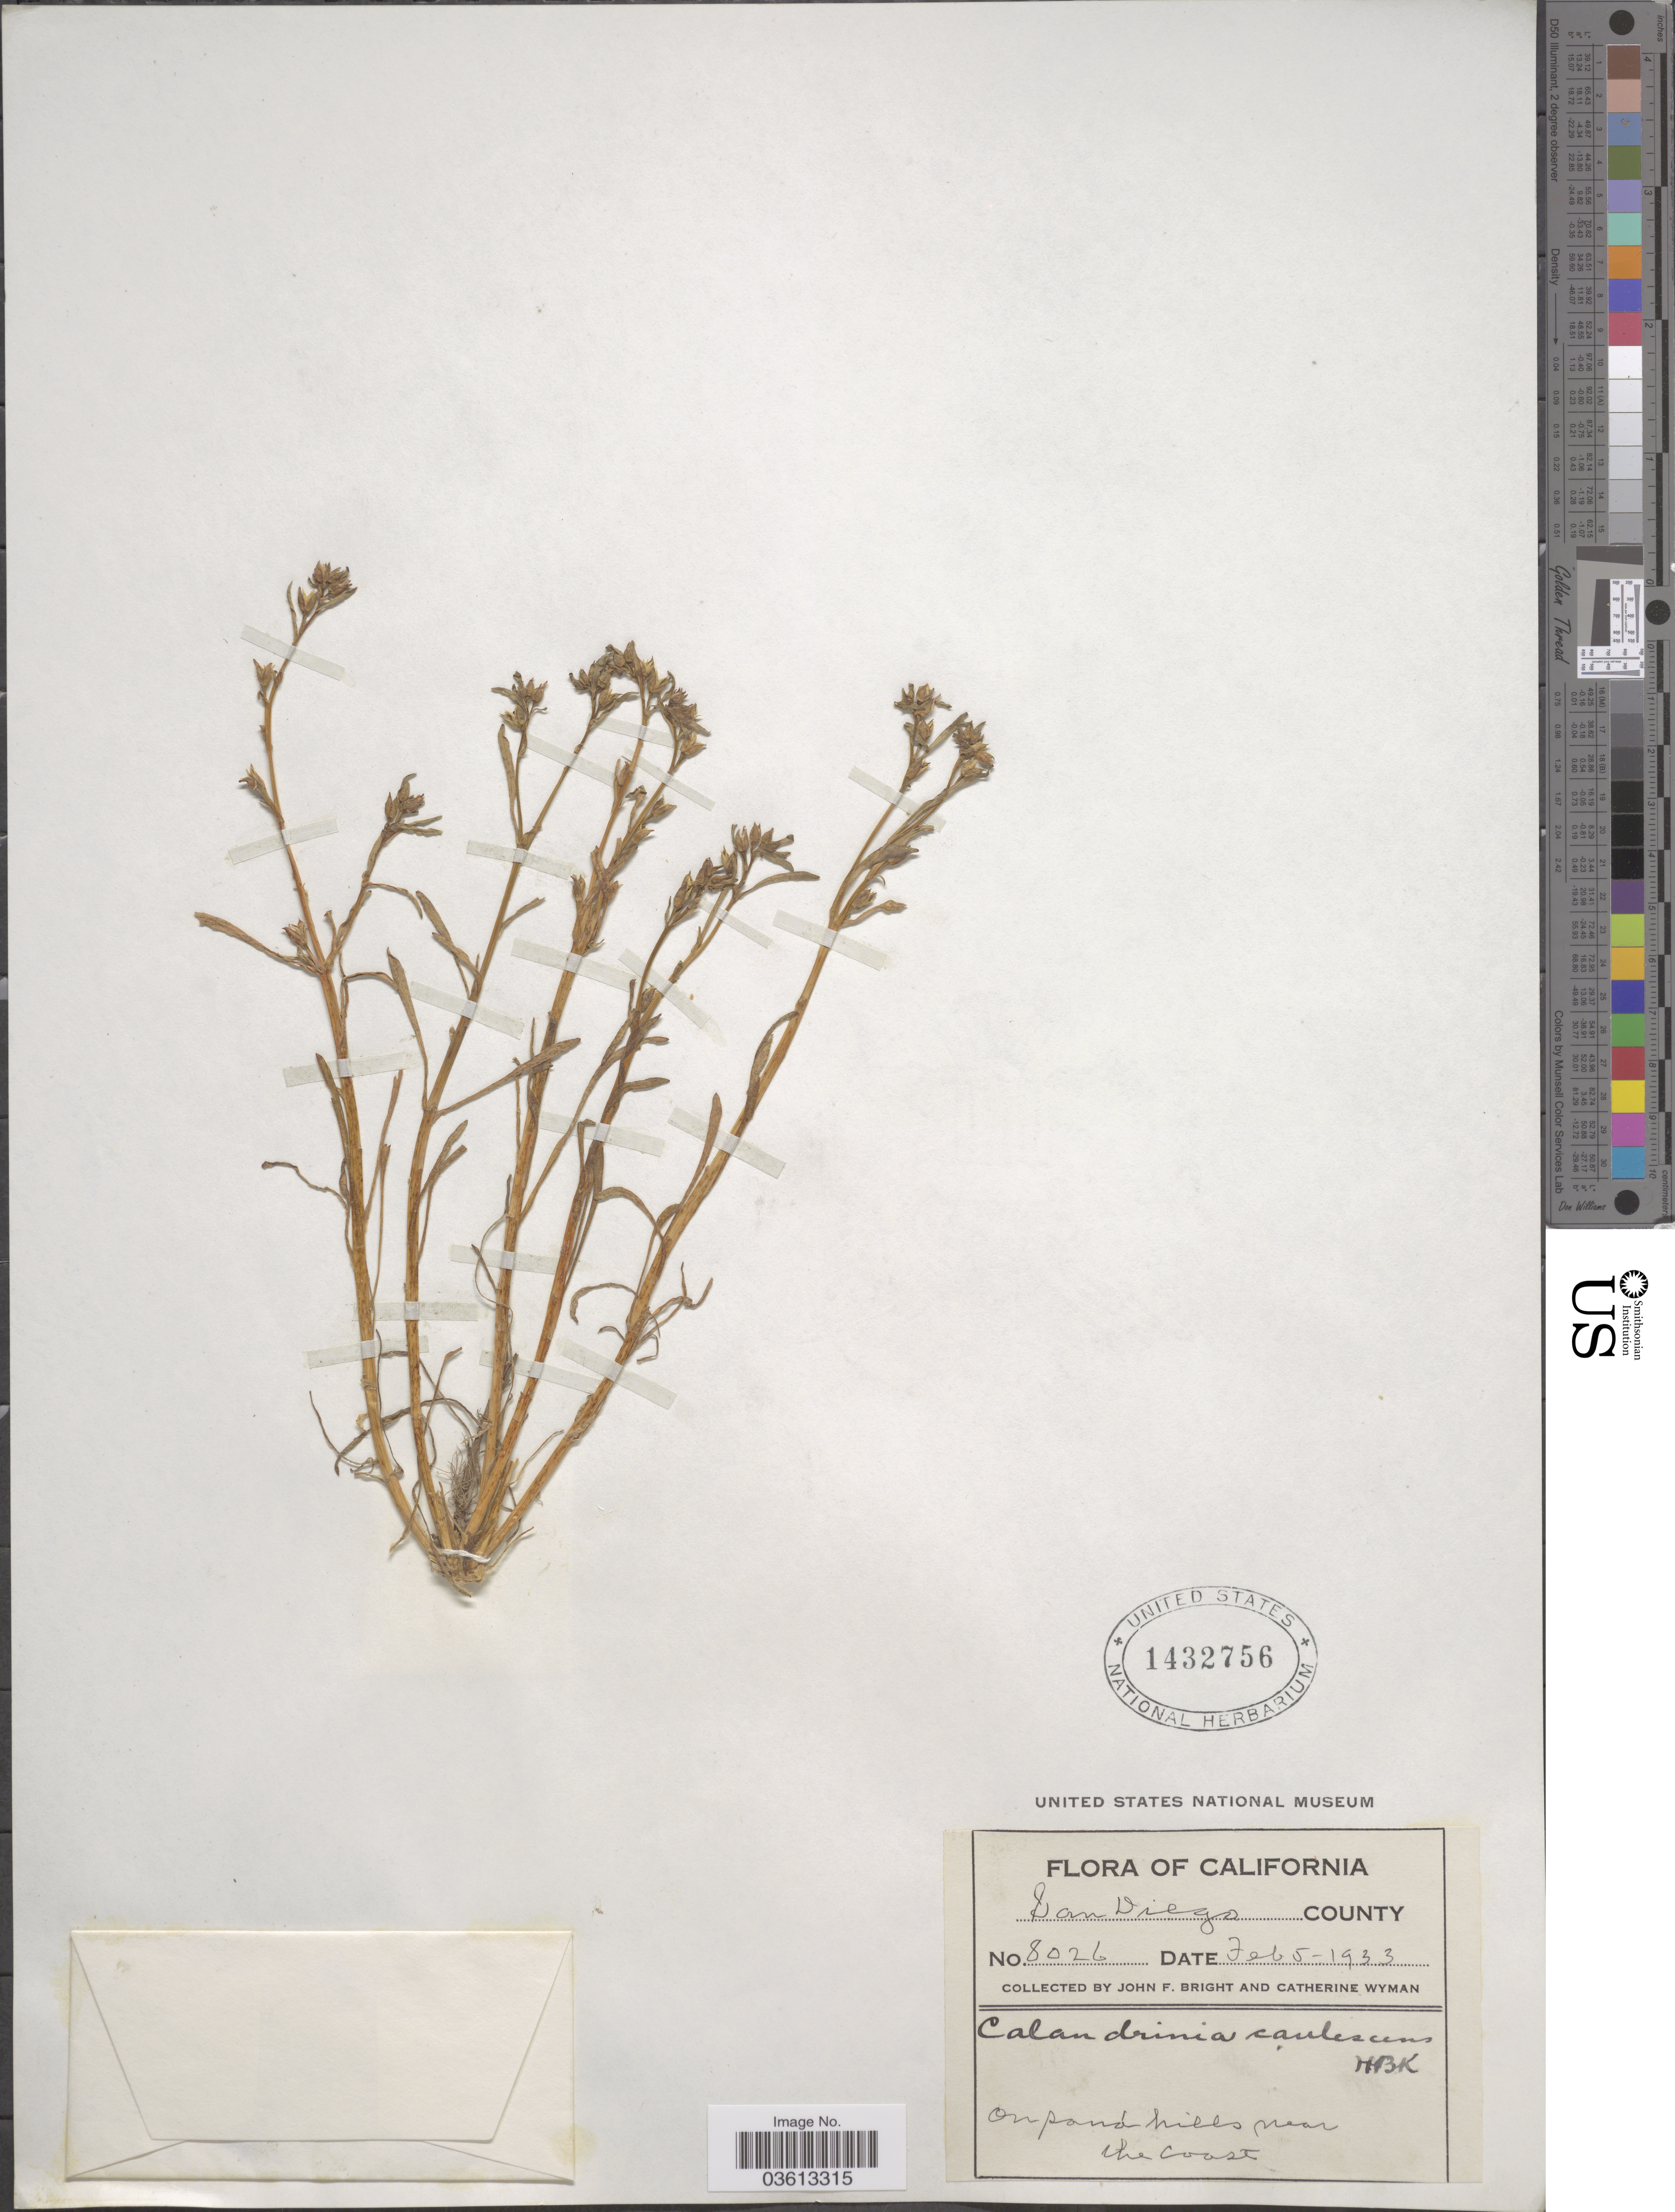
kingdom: Plantae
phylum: Tracheophyta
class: Magnoliopsida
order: Caryophyllales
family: Montiaceae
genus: Calandrinia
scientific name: Calandrinia ciliata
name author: (Ruiz & Pav.) DC.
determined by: Strong, Mark T., (BOT), Smithsonian Institution - National Museum of Natural History (UNITED STATES)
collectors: J. Bright & C. Wyman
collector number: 8026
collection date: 1933-02-05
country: United States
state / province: California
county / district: San Diego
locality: San Diego County. On pond hills near the coast.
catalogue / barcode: US 1432756